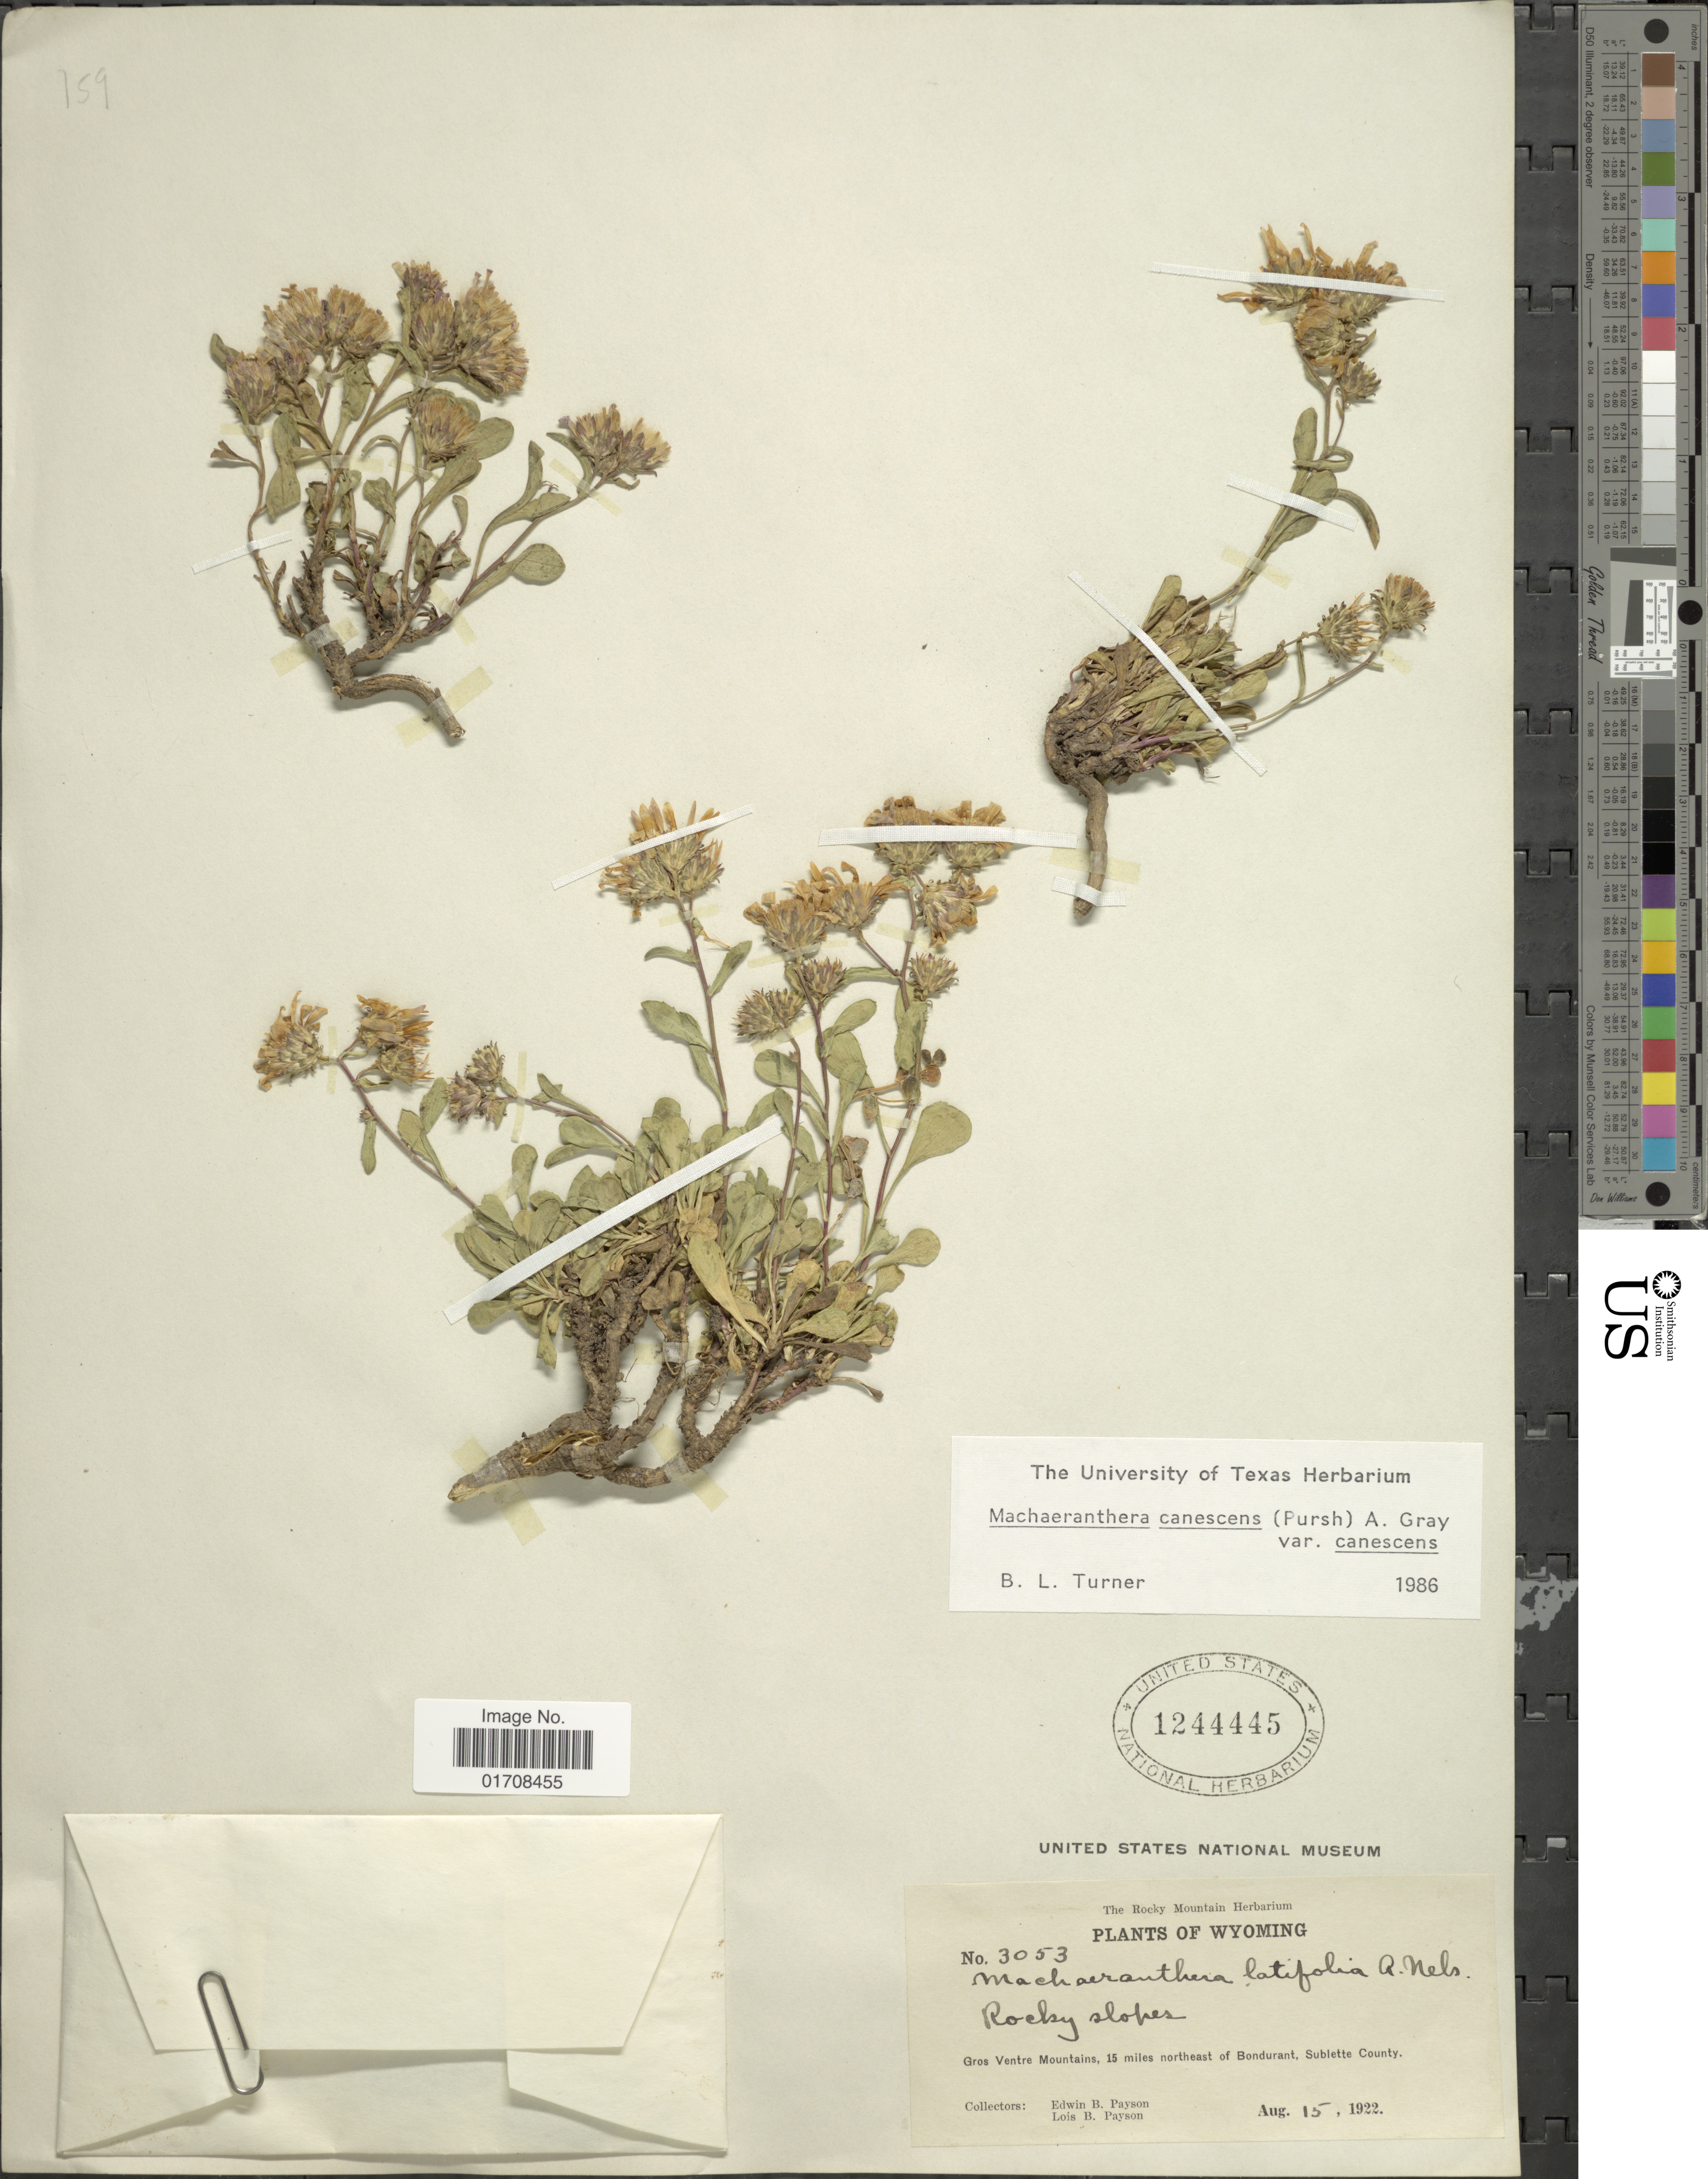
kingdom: Plantae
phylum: Tracheophyta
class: Magnoliopsida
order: Asterales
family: Asteraceae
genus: Machaeranthera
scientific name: Machaeranthera canescens var. canescens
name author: (Pursh) A. Gray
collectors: E. B. Payson & L. Payson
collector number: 3053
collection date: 1922-08-15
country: United States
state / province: Wyoming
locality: Gros Ventre Mountains, 15 miles northeast of Bondurant, Sublette County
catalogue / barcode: US 1244445